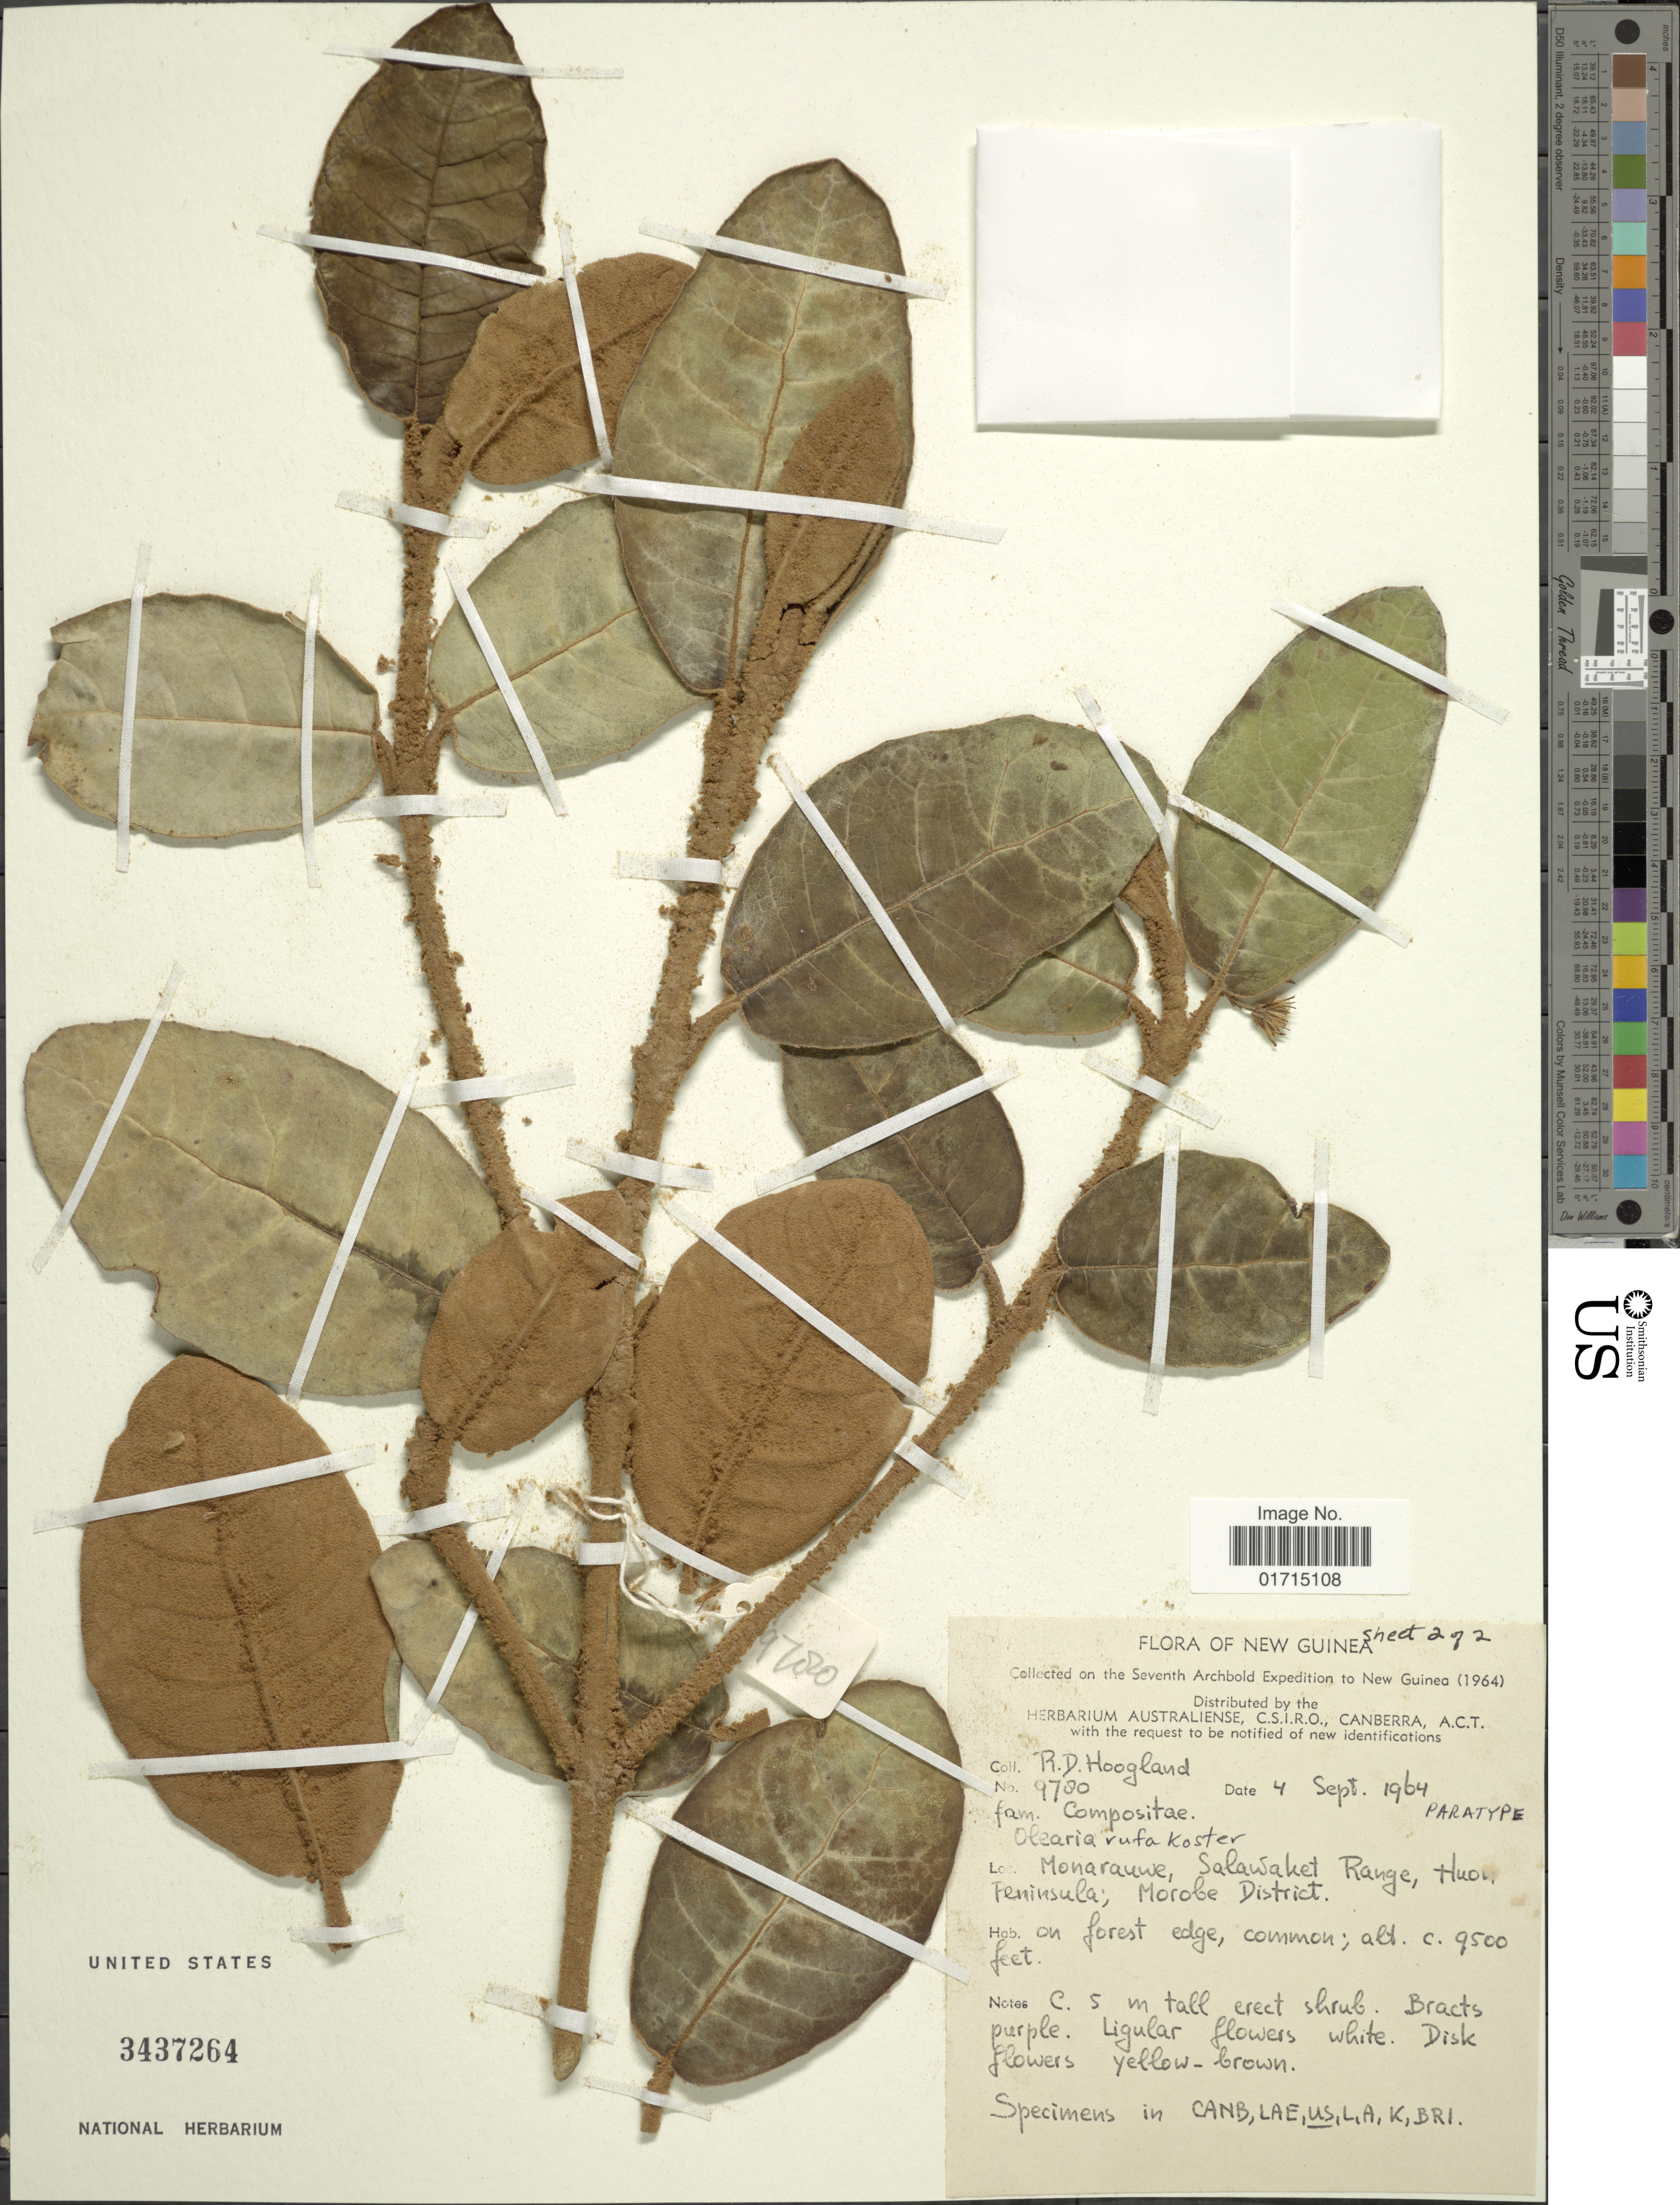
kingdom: Plantae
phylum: Tracheophyta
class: Magnoliopsida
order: Asterales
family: Asteraceae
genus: Olearia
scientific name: Olearia rufa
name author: J. Kost.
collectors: R. D. Hoogland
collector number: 9780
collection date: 1964-09-04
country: Papua New Guinea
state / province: Morobe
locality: Monarauwe, Salawaket Range, Huon peninsula; Morobe District. on forest edge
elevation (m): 2896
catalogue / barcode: US 3437264